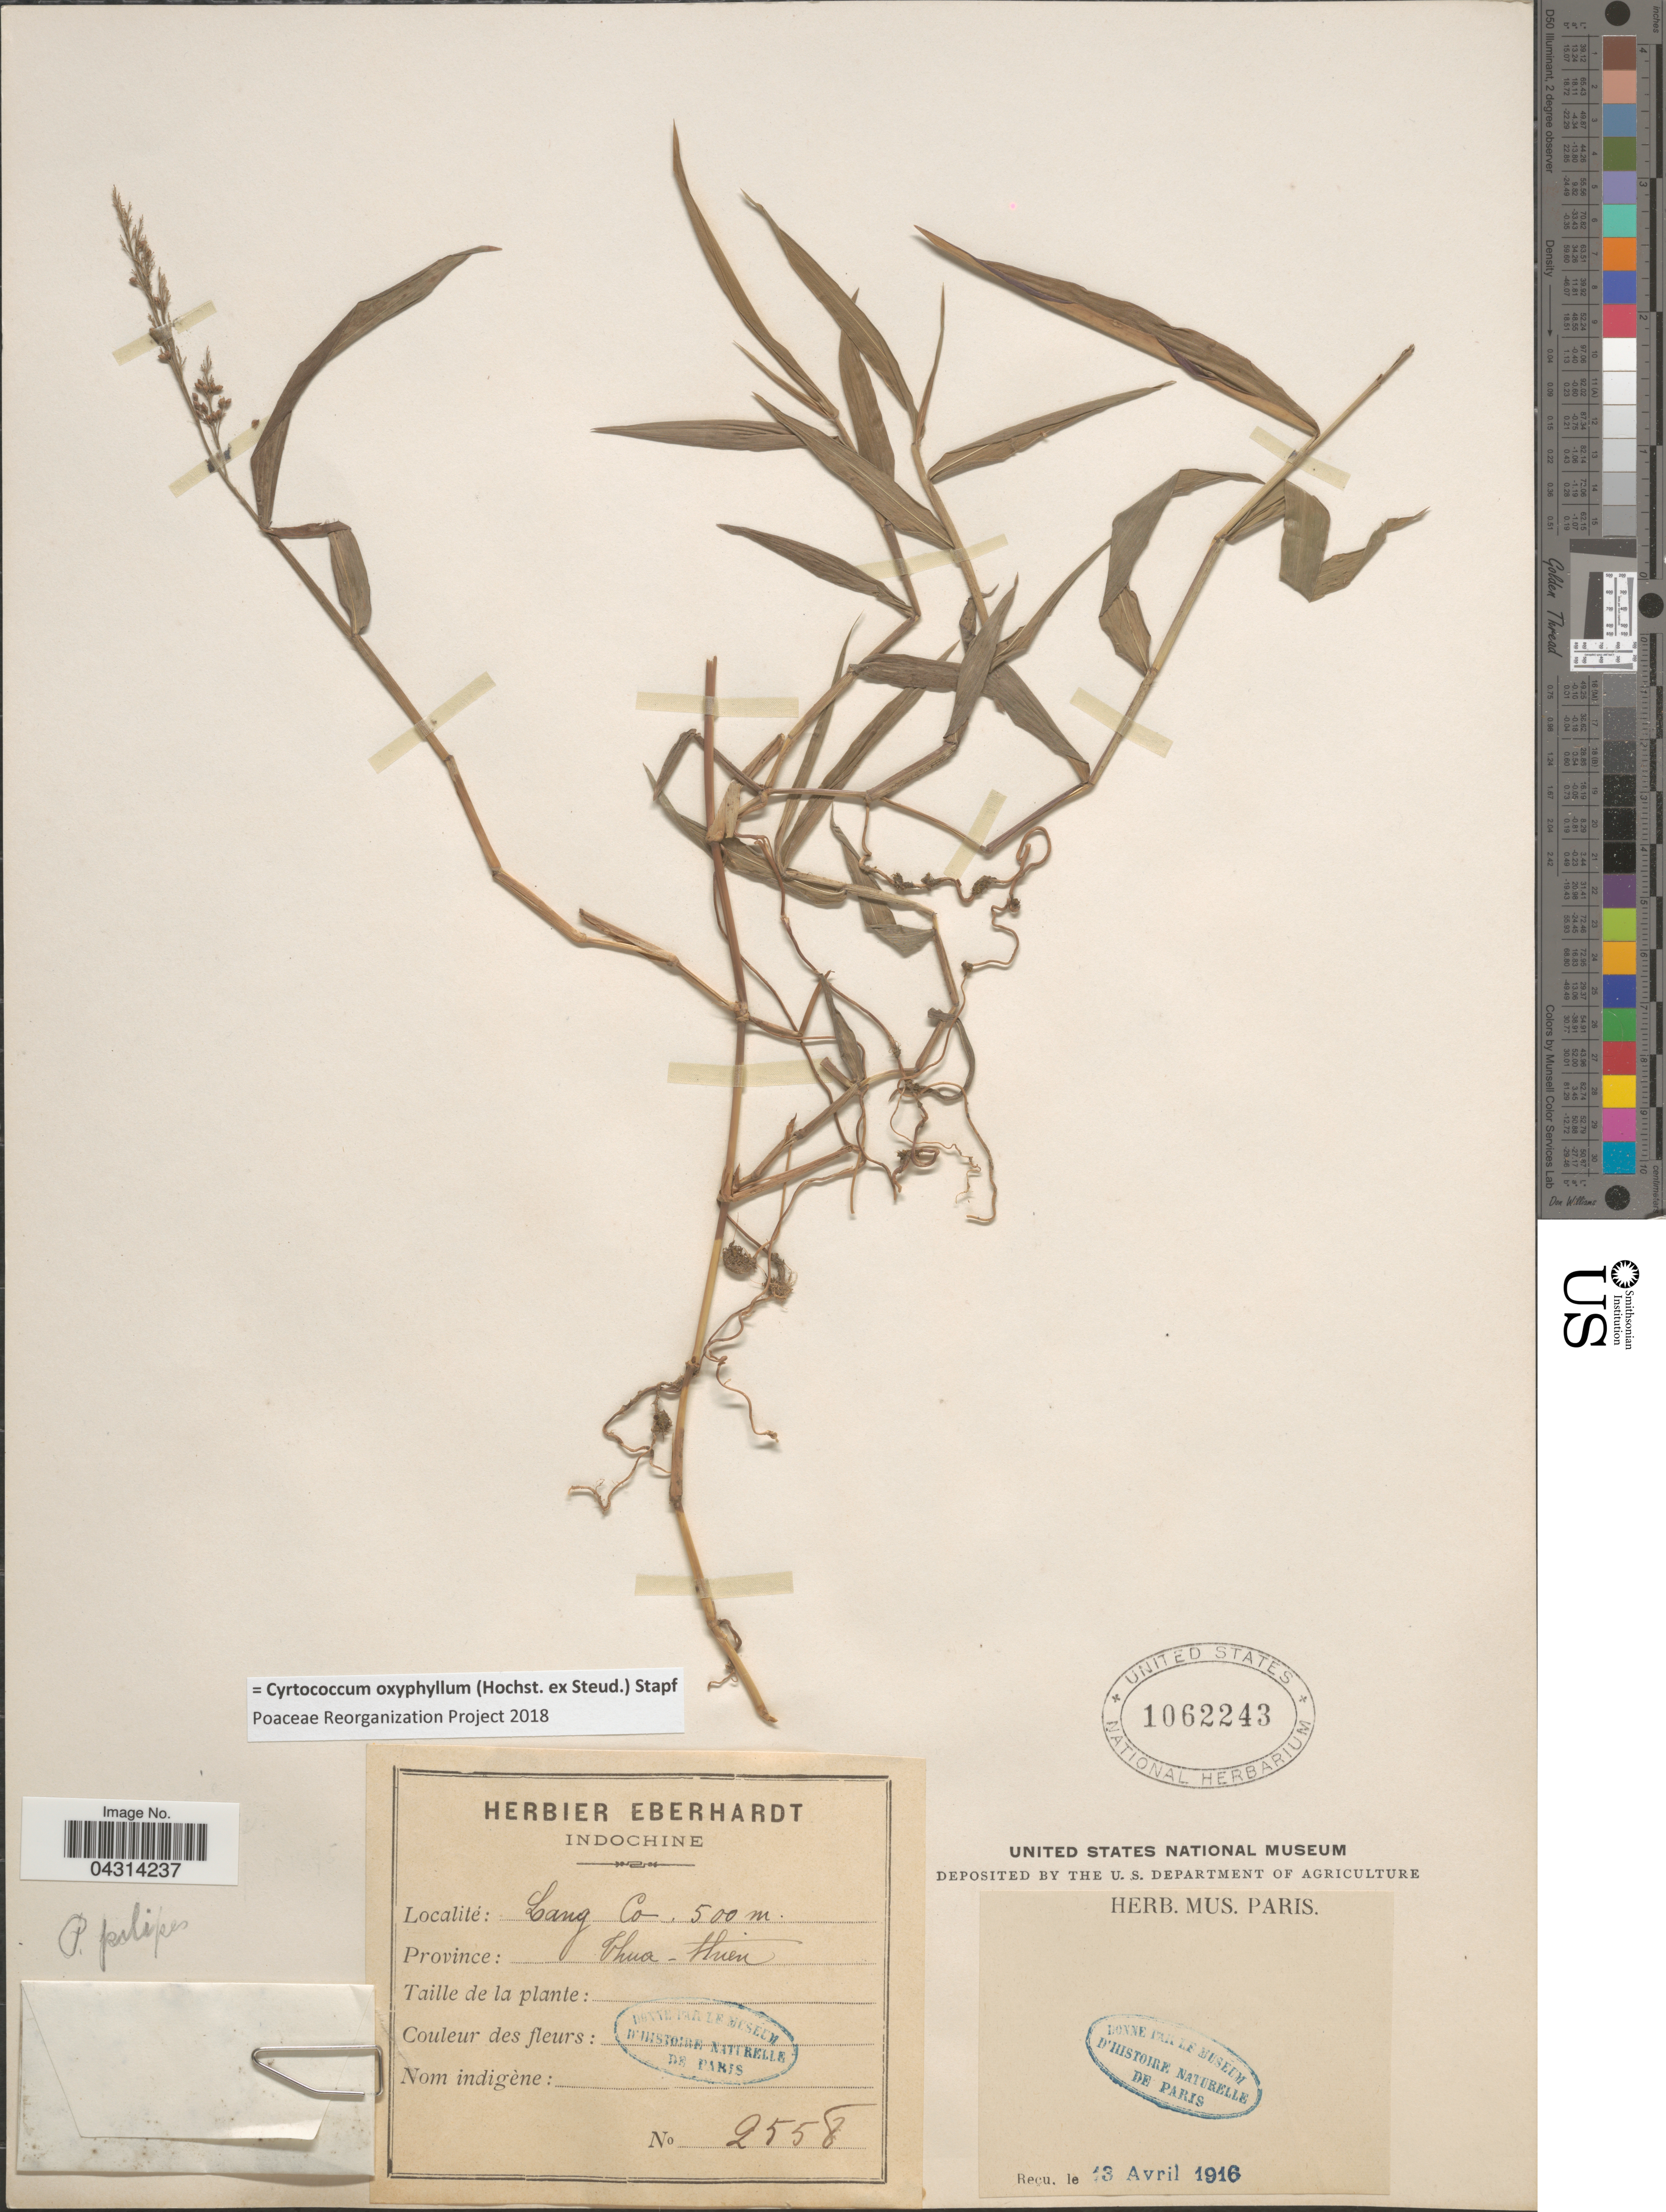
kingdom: Plantae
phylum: Tracheophyta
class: Liliopsida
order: Poales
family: Poaceae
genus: Cyrtococcum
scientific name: Cyrtococcum oxyphyllum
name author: (Steud.) Stapf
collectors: ex herb. Eberhardt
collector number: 2558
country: Vietnam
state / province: Thua Thien-Hue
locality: Lang Co. Province: Thua-thien.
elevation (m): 500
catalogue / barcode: US 1062243